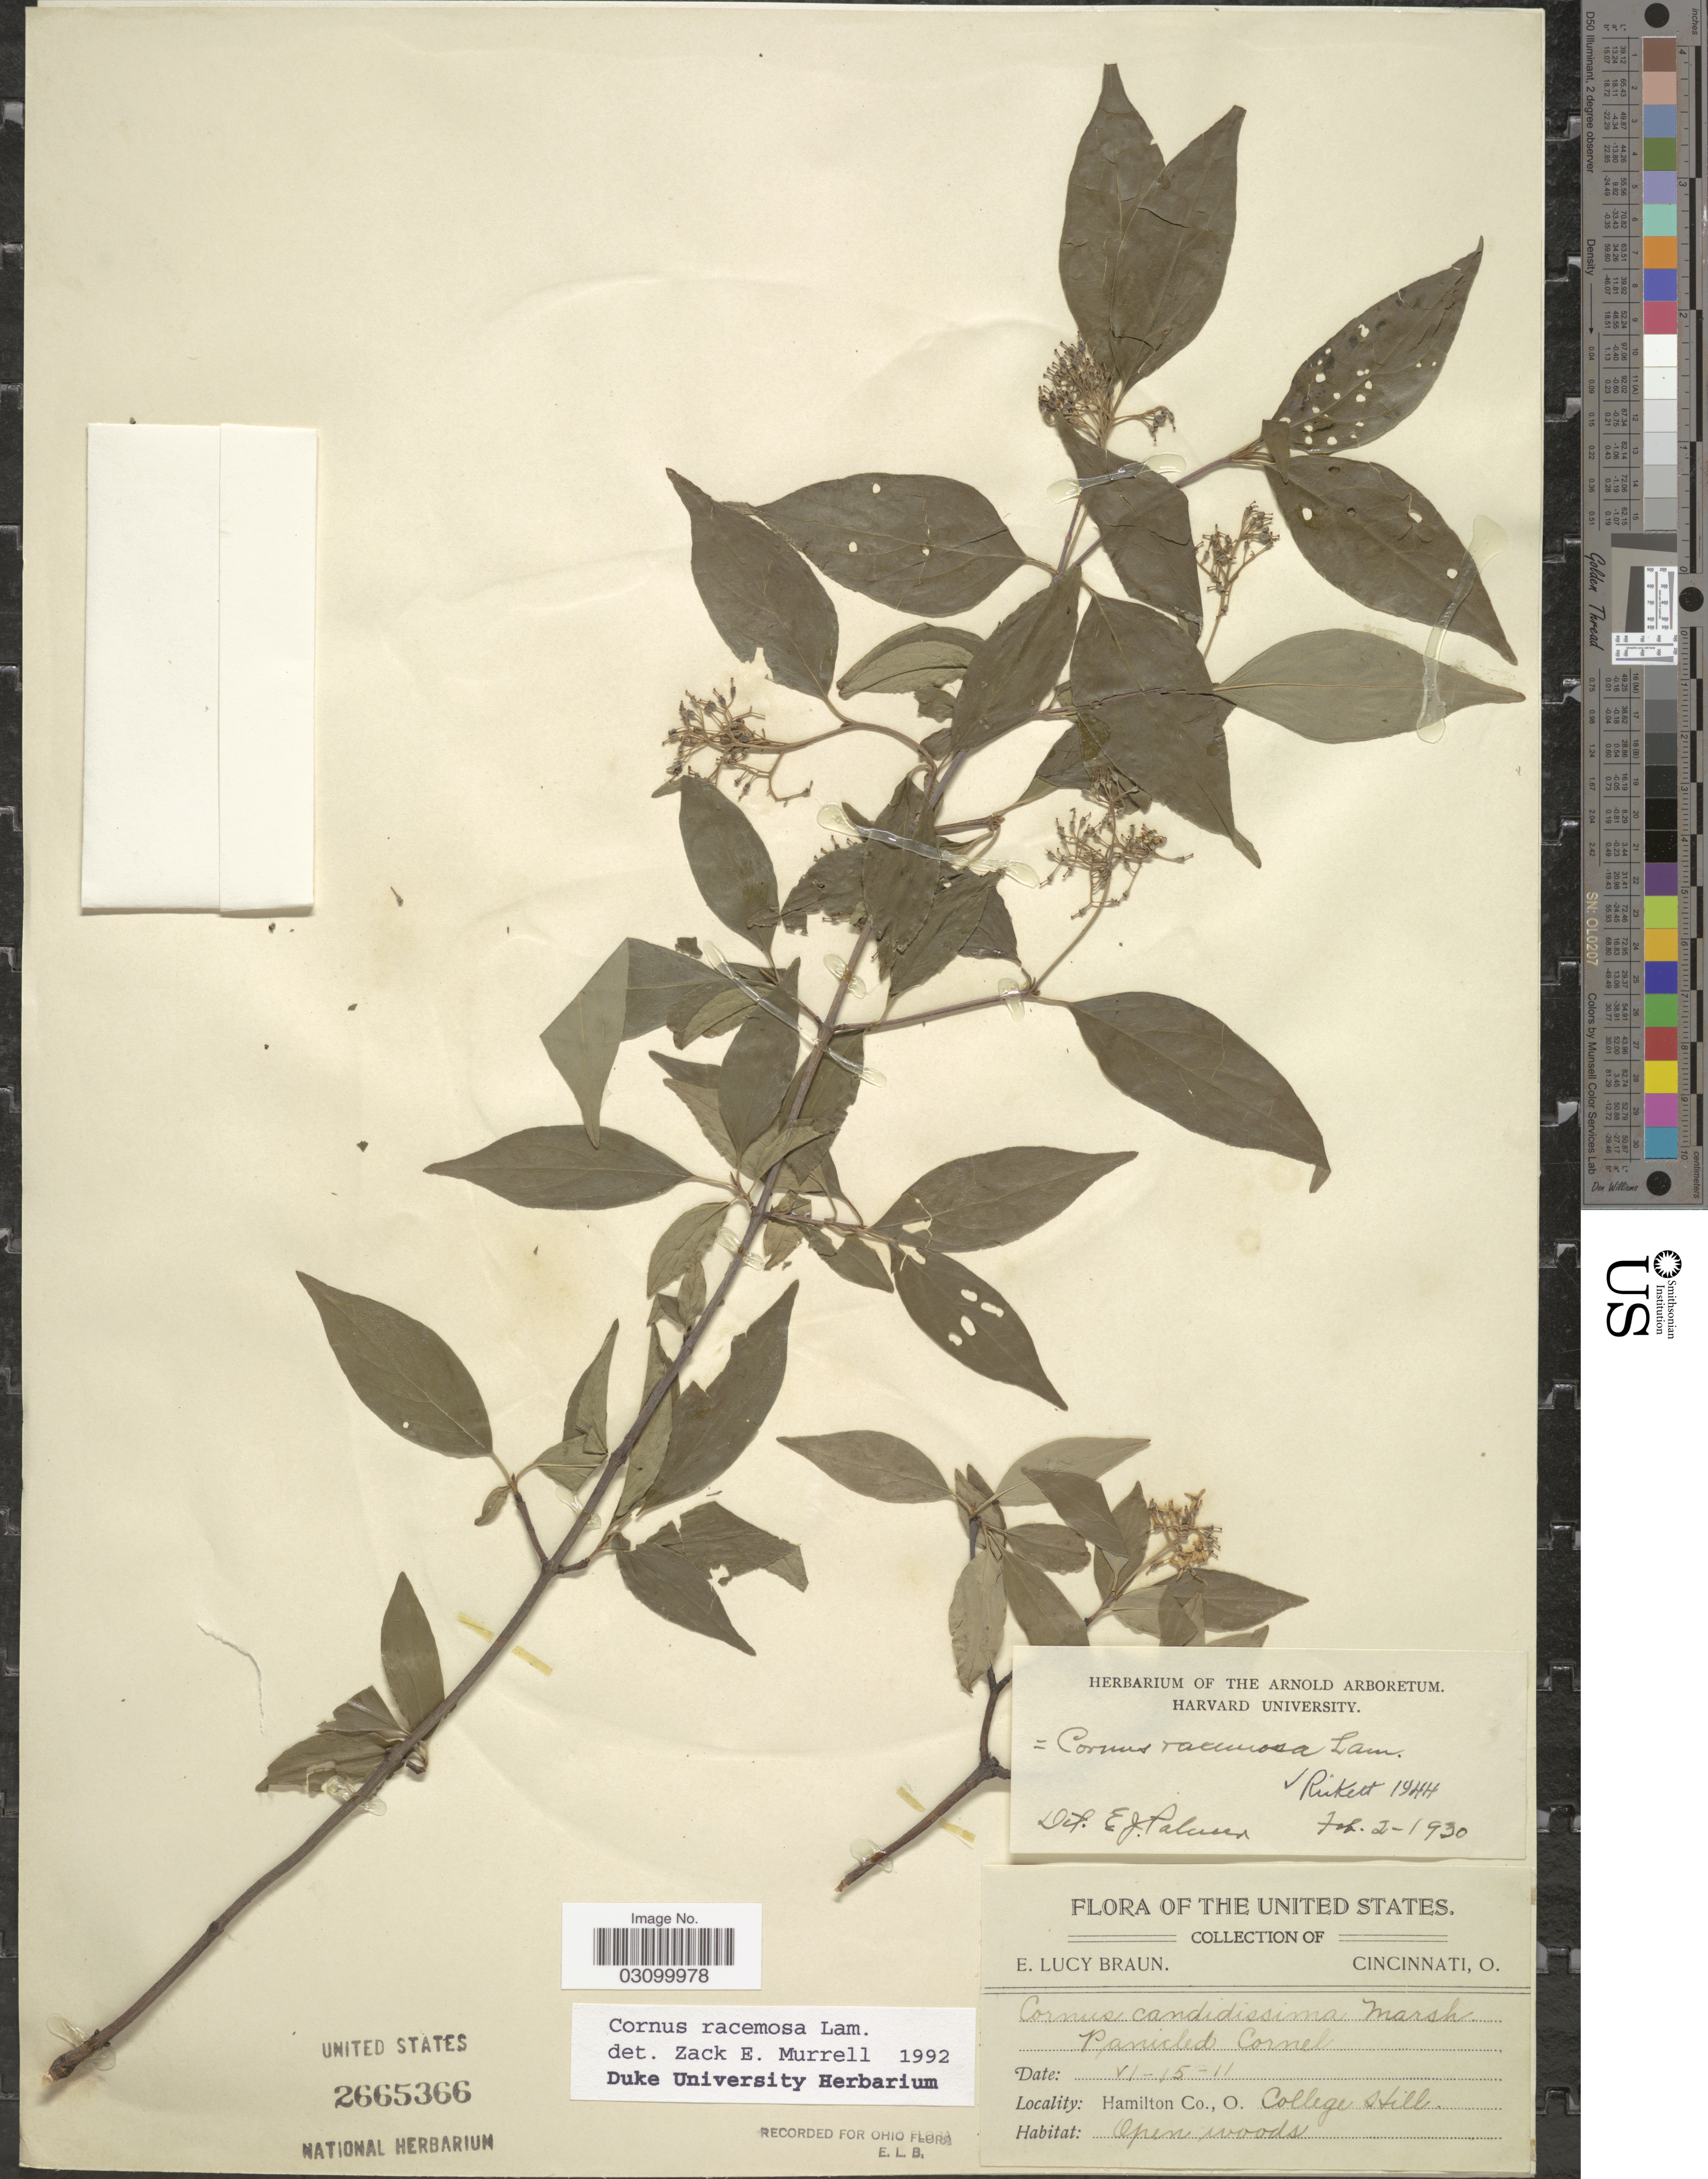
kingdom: Plantae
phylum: Tracheophyta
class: Magnoliopsida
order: Cornales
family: Cornaceae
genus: Cornus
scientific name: Cornus racemosa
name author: Lam.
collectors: E. L. Braun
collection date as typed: Transcribed d/m/y: 15/6/11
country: United States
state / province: Ohio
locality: Hamilton Co., College Hill.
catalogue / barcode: US 2665366